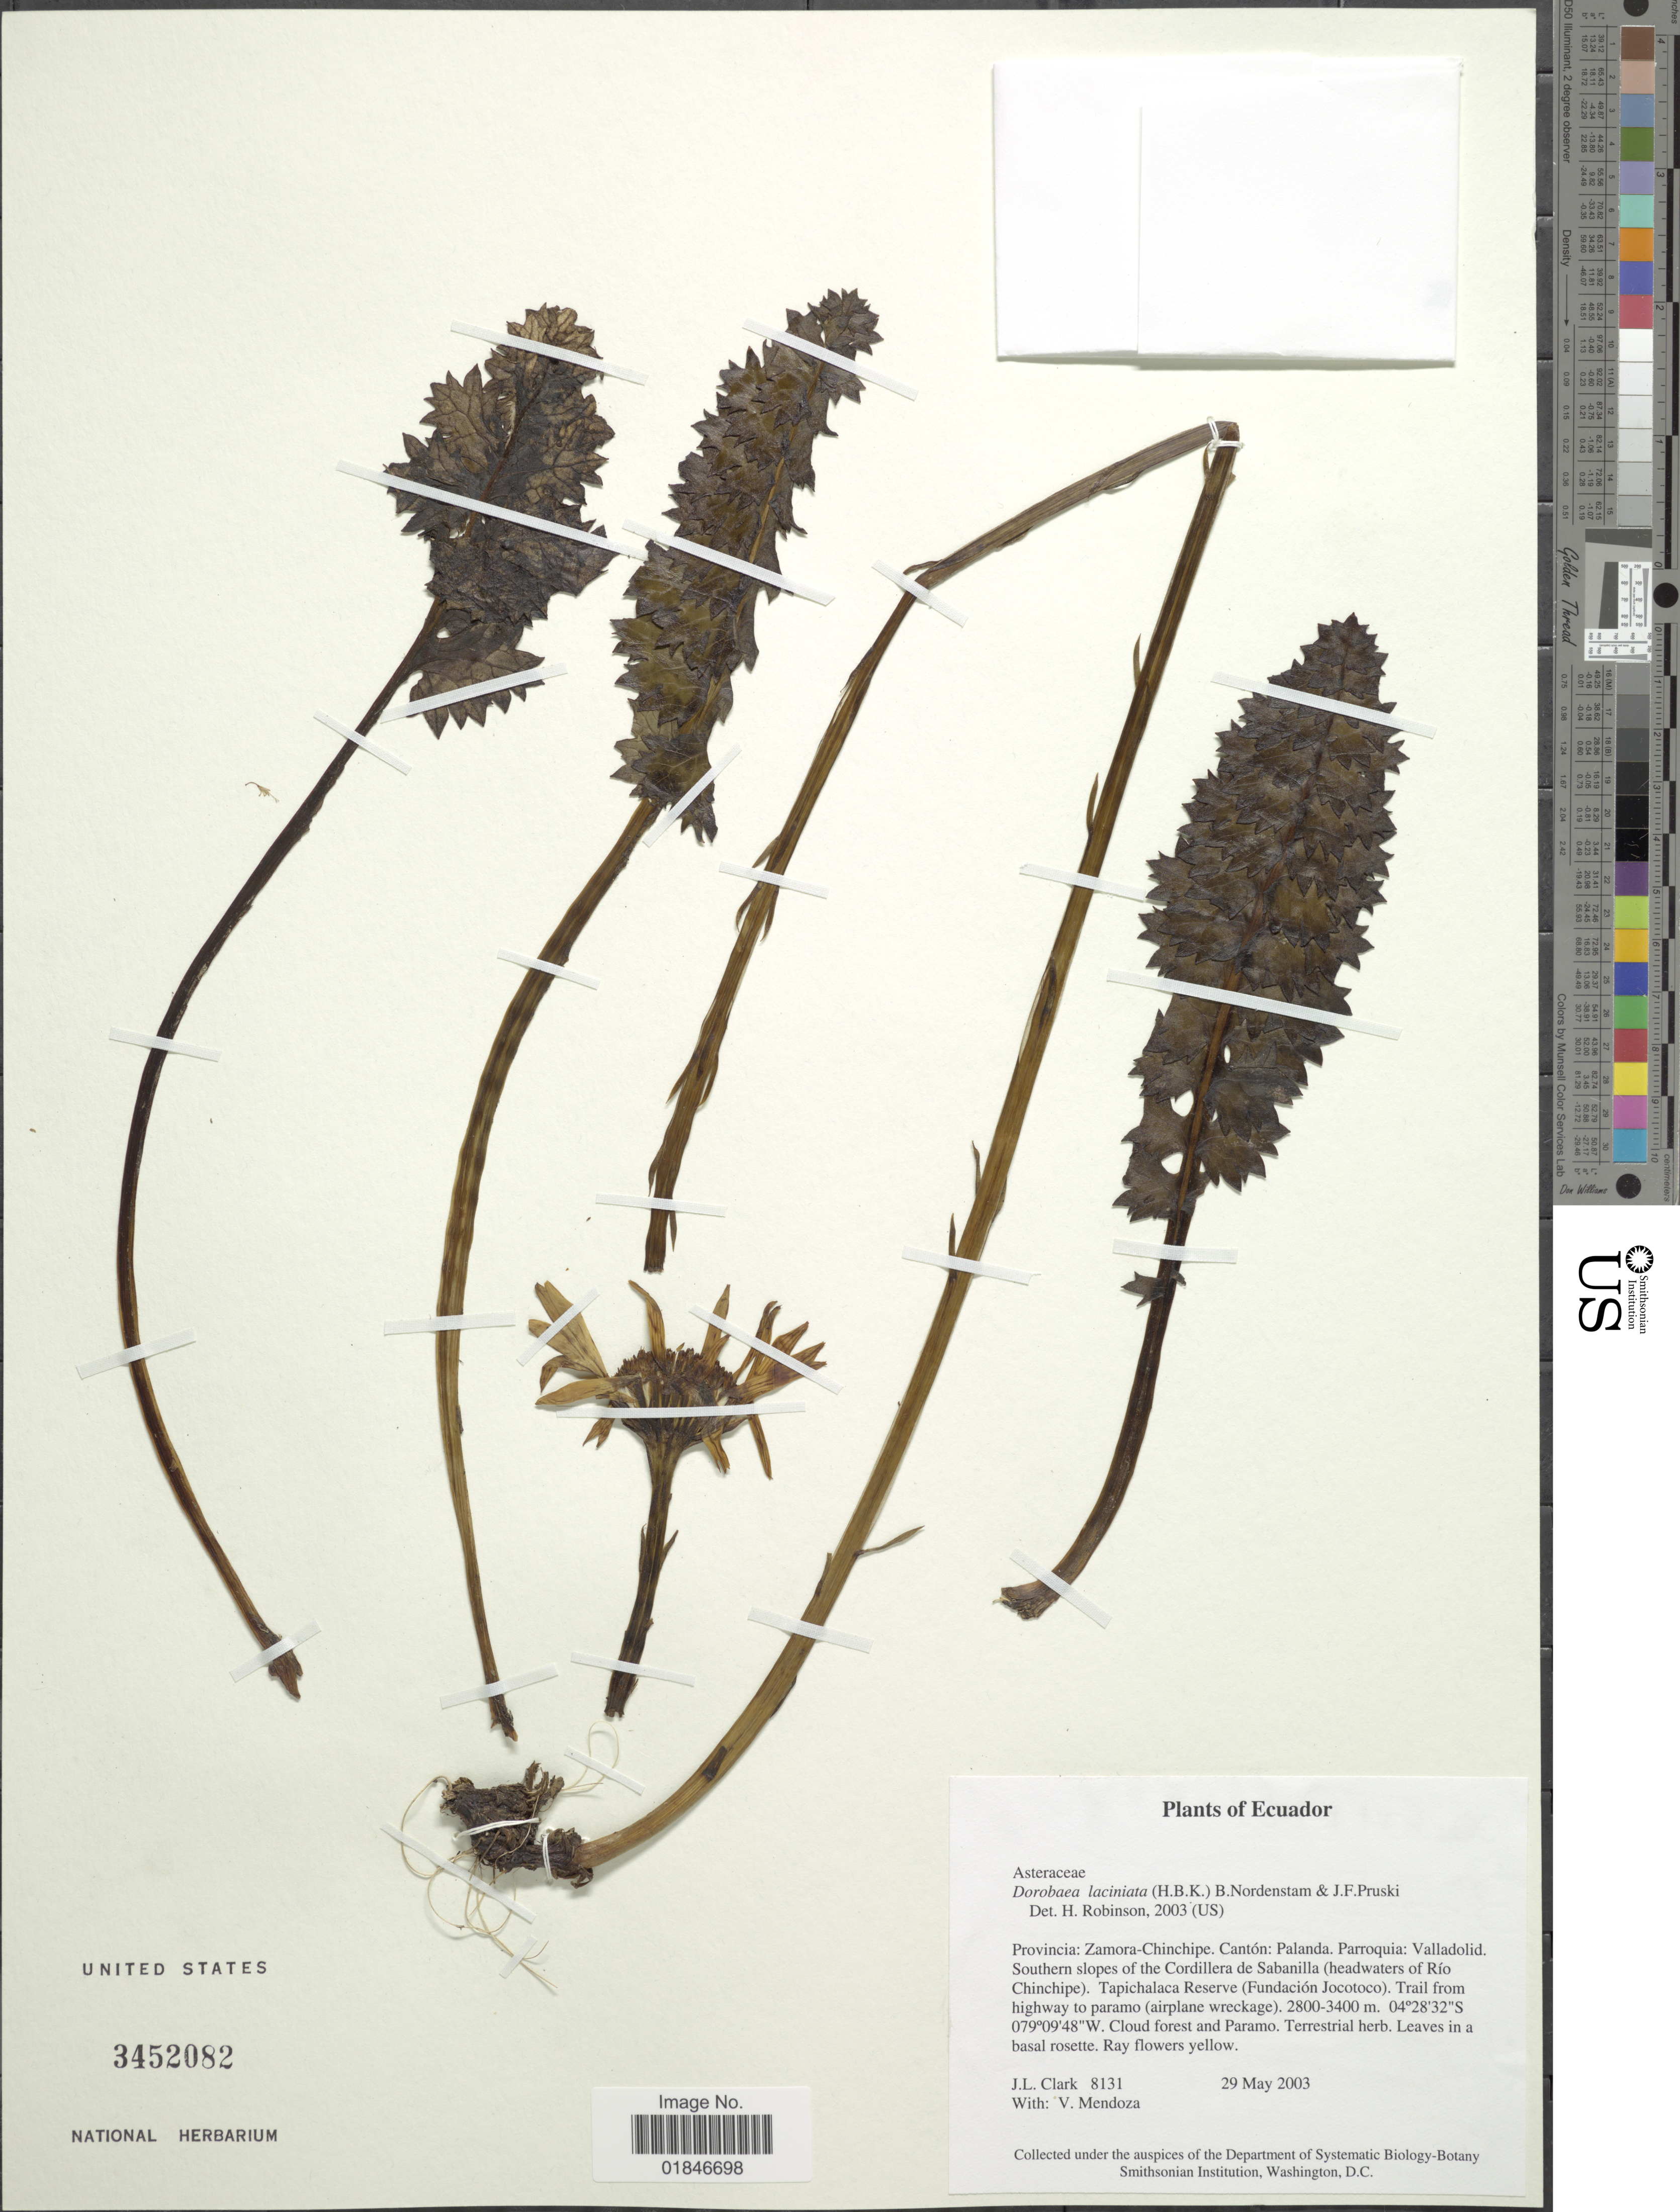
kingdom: Plantae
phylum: Tracheophyta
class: Magnoliopsida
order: Asterales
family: Asteraceae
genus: Dorobaea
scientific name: Dorobaea laciniata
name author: B. Nord. & Pruski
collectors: J. L. Clark & V. Mendoza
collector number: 8131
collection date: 2003-05-29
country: Ecuador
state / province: Zamora-Chinchipe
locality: Provincia: Zamora-Chinchipe. Canton: Palanda, Parroquia: Valladolid Southern slopes of the Cordillera de Sabanilla (headwaters of Rio Chinchipe). Tapichalaca Reserve (Fundacion Jocotoco). Trail from highway to paramo (airplane wreckage).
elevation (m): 2800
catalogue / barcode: US 3452082